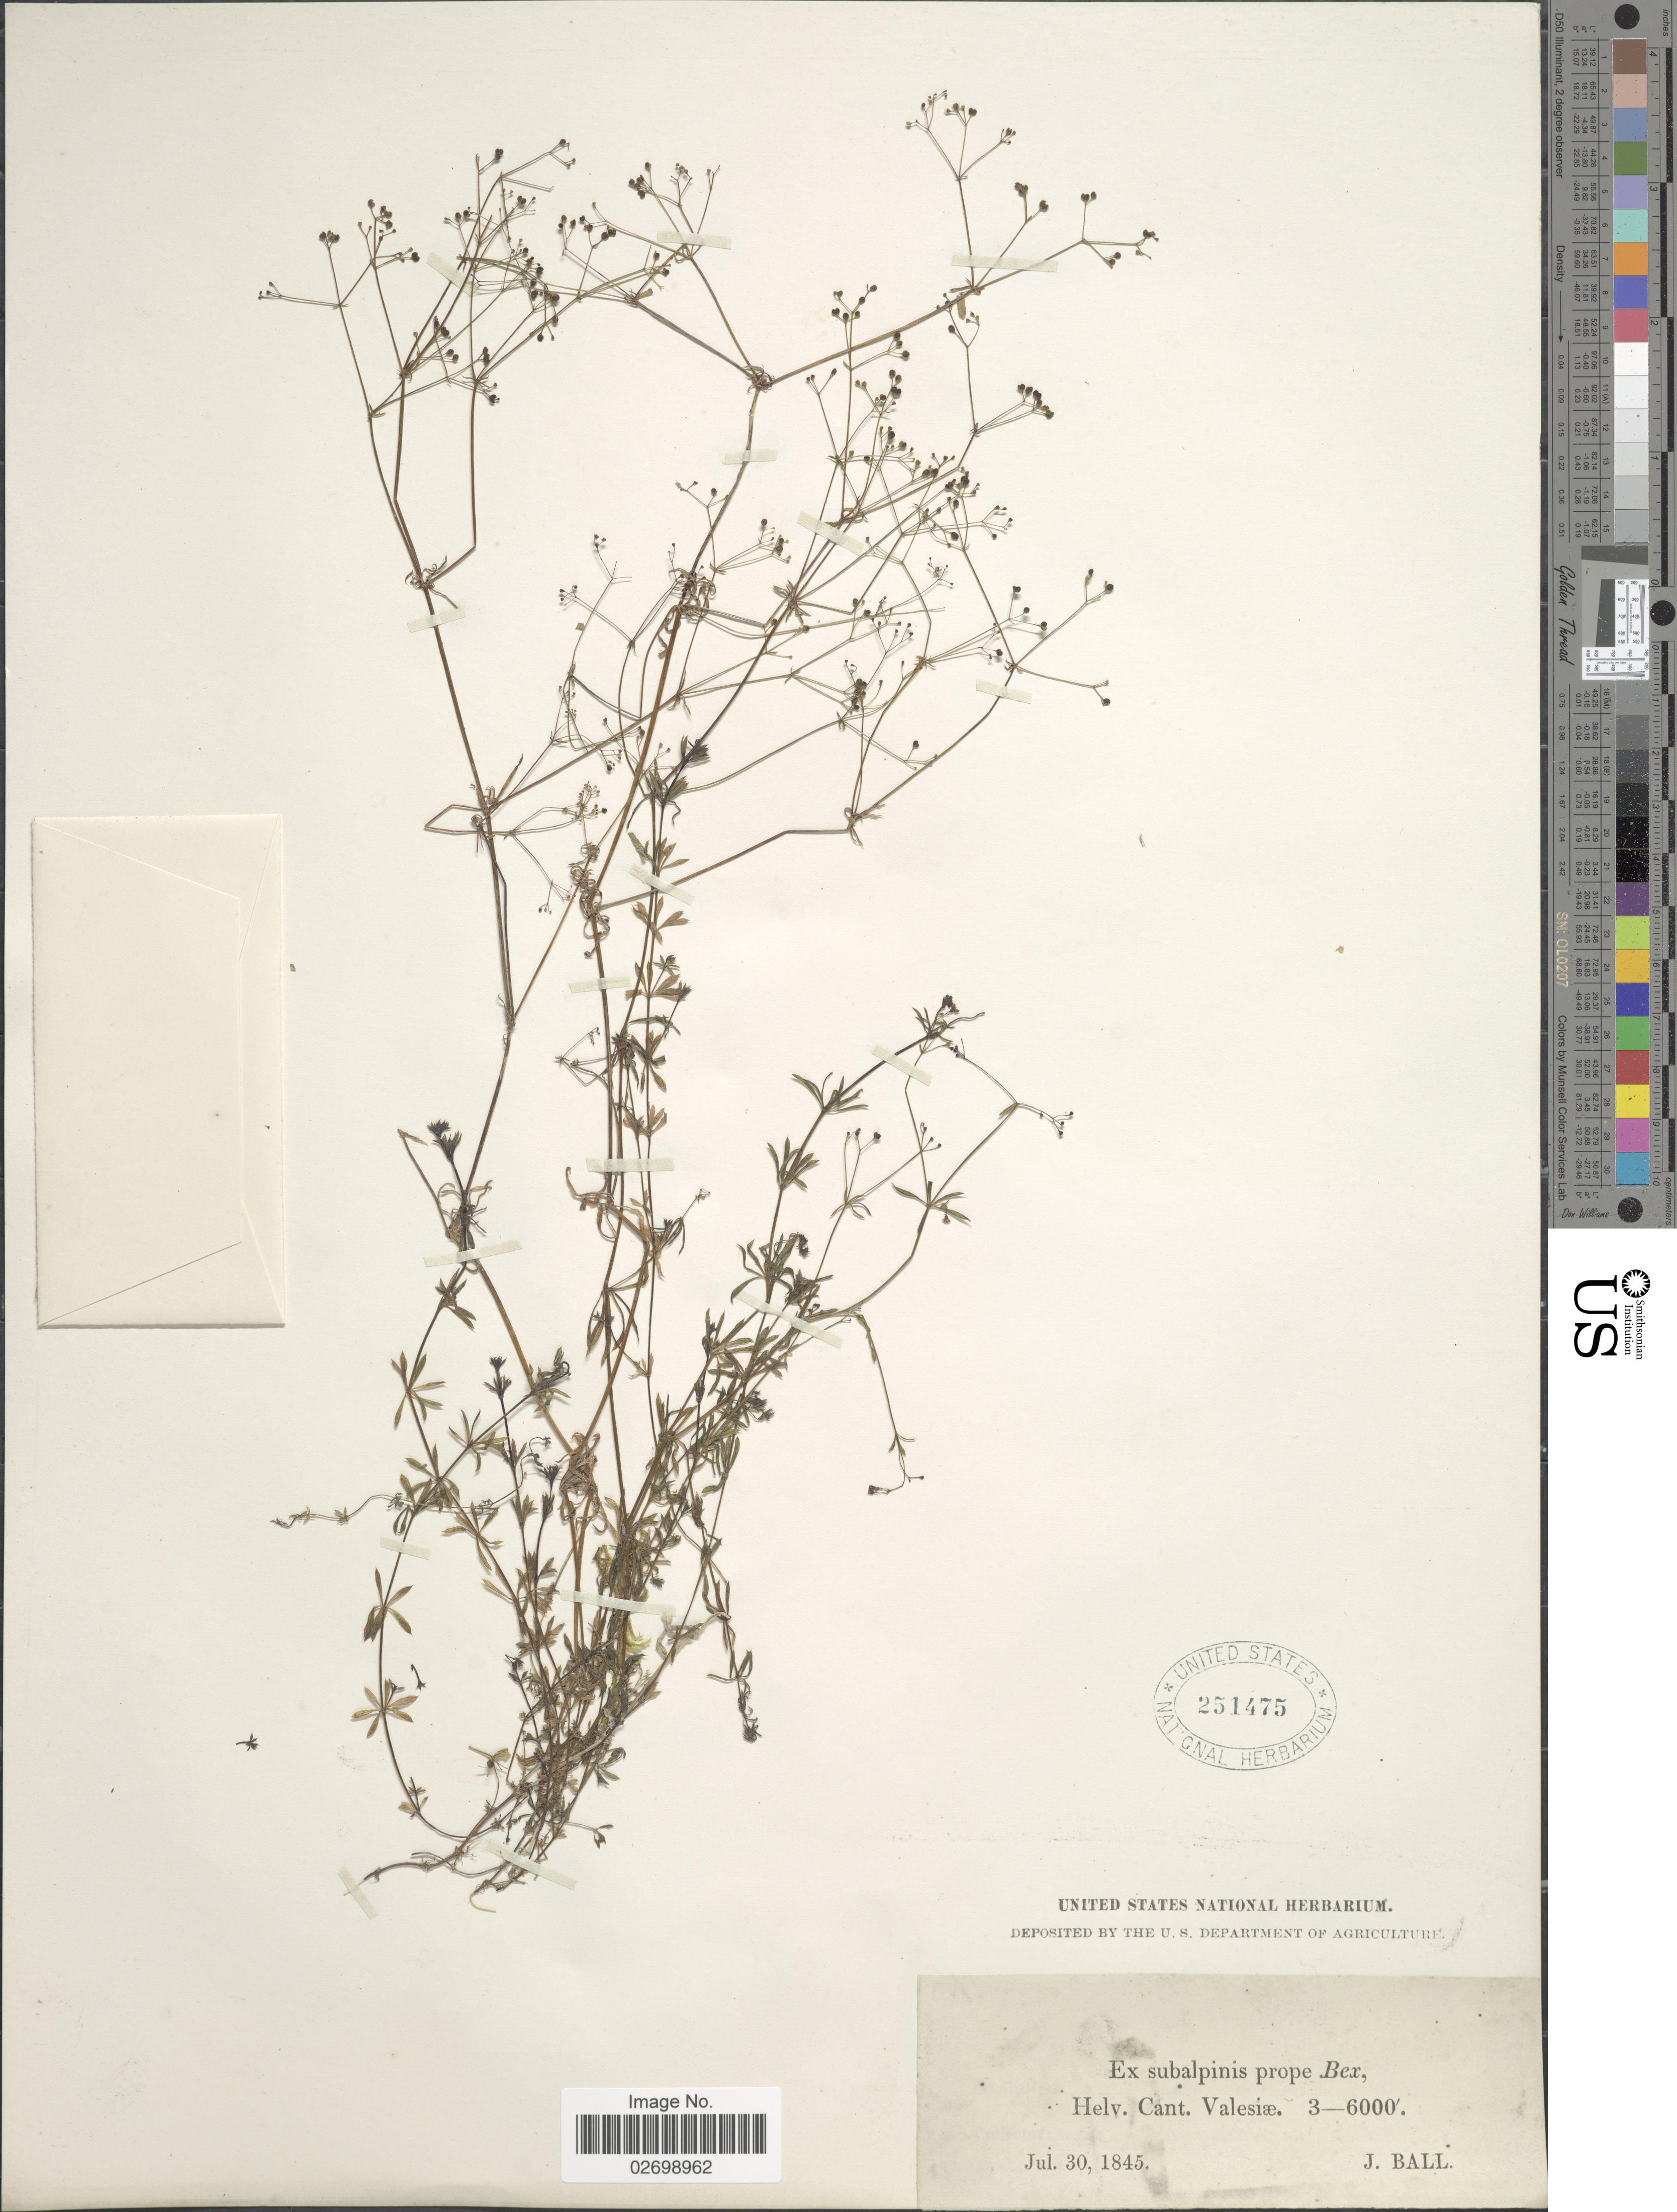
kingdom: Plantae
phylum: Tracheophyta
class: Magnoliopsida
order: Gentianales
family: Rubiaceae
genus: Galium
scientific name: Galium sp.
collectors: J. Ball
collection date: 1845-07-30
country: Switzerland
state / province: Valais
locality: Ex subalpinis prope Bex, Helv. Cant. Valesiae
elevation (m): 914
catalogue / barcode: US 251475